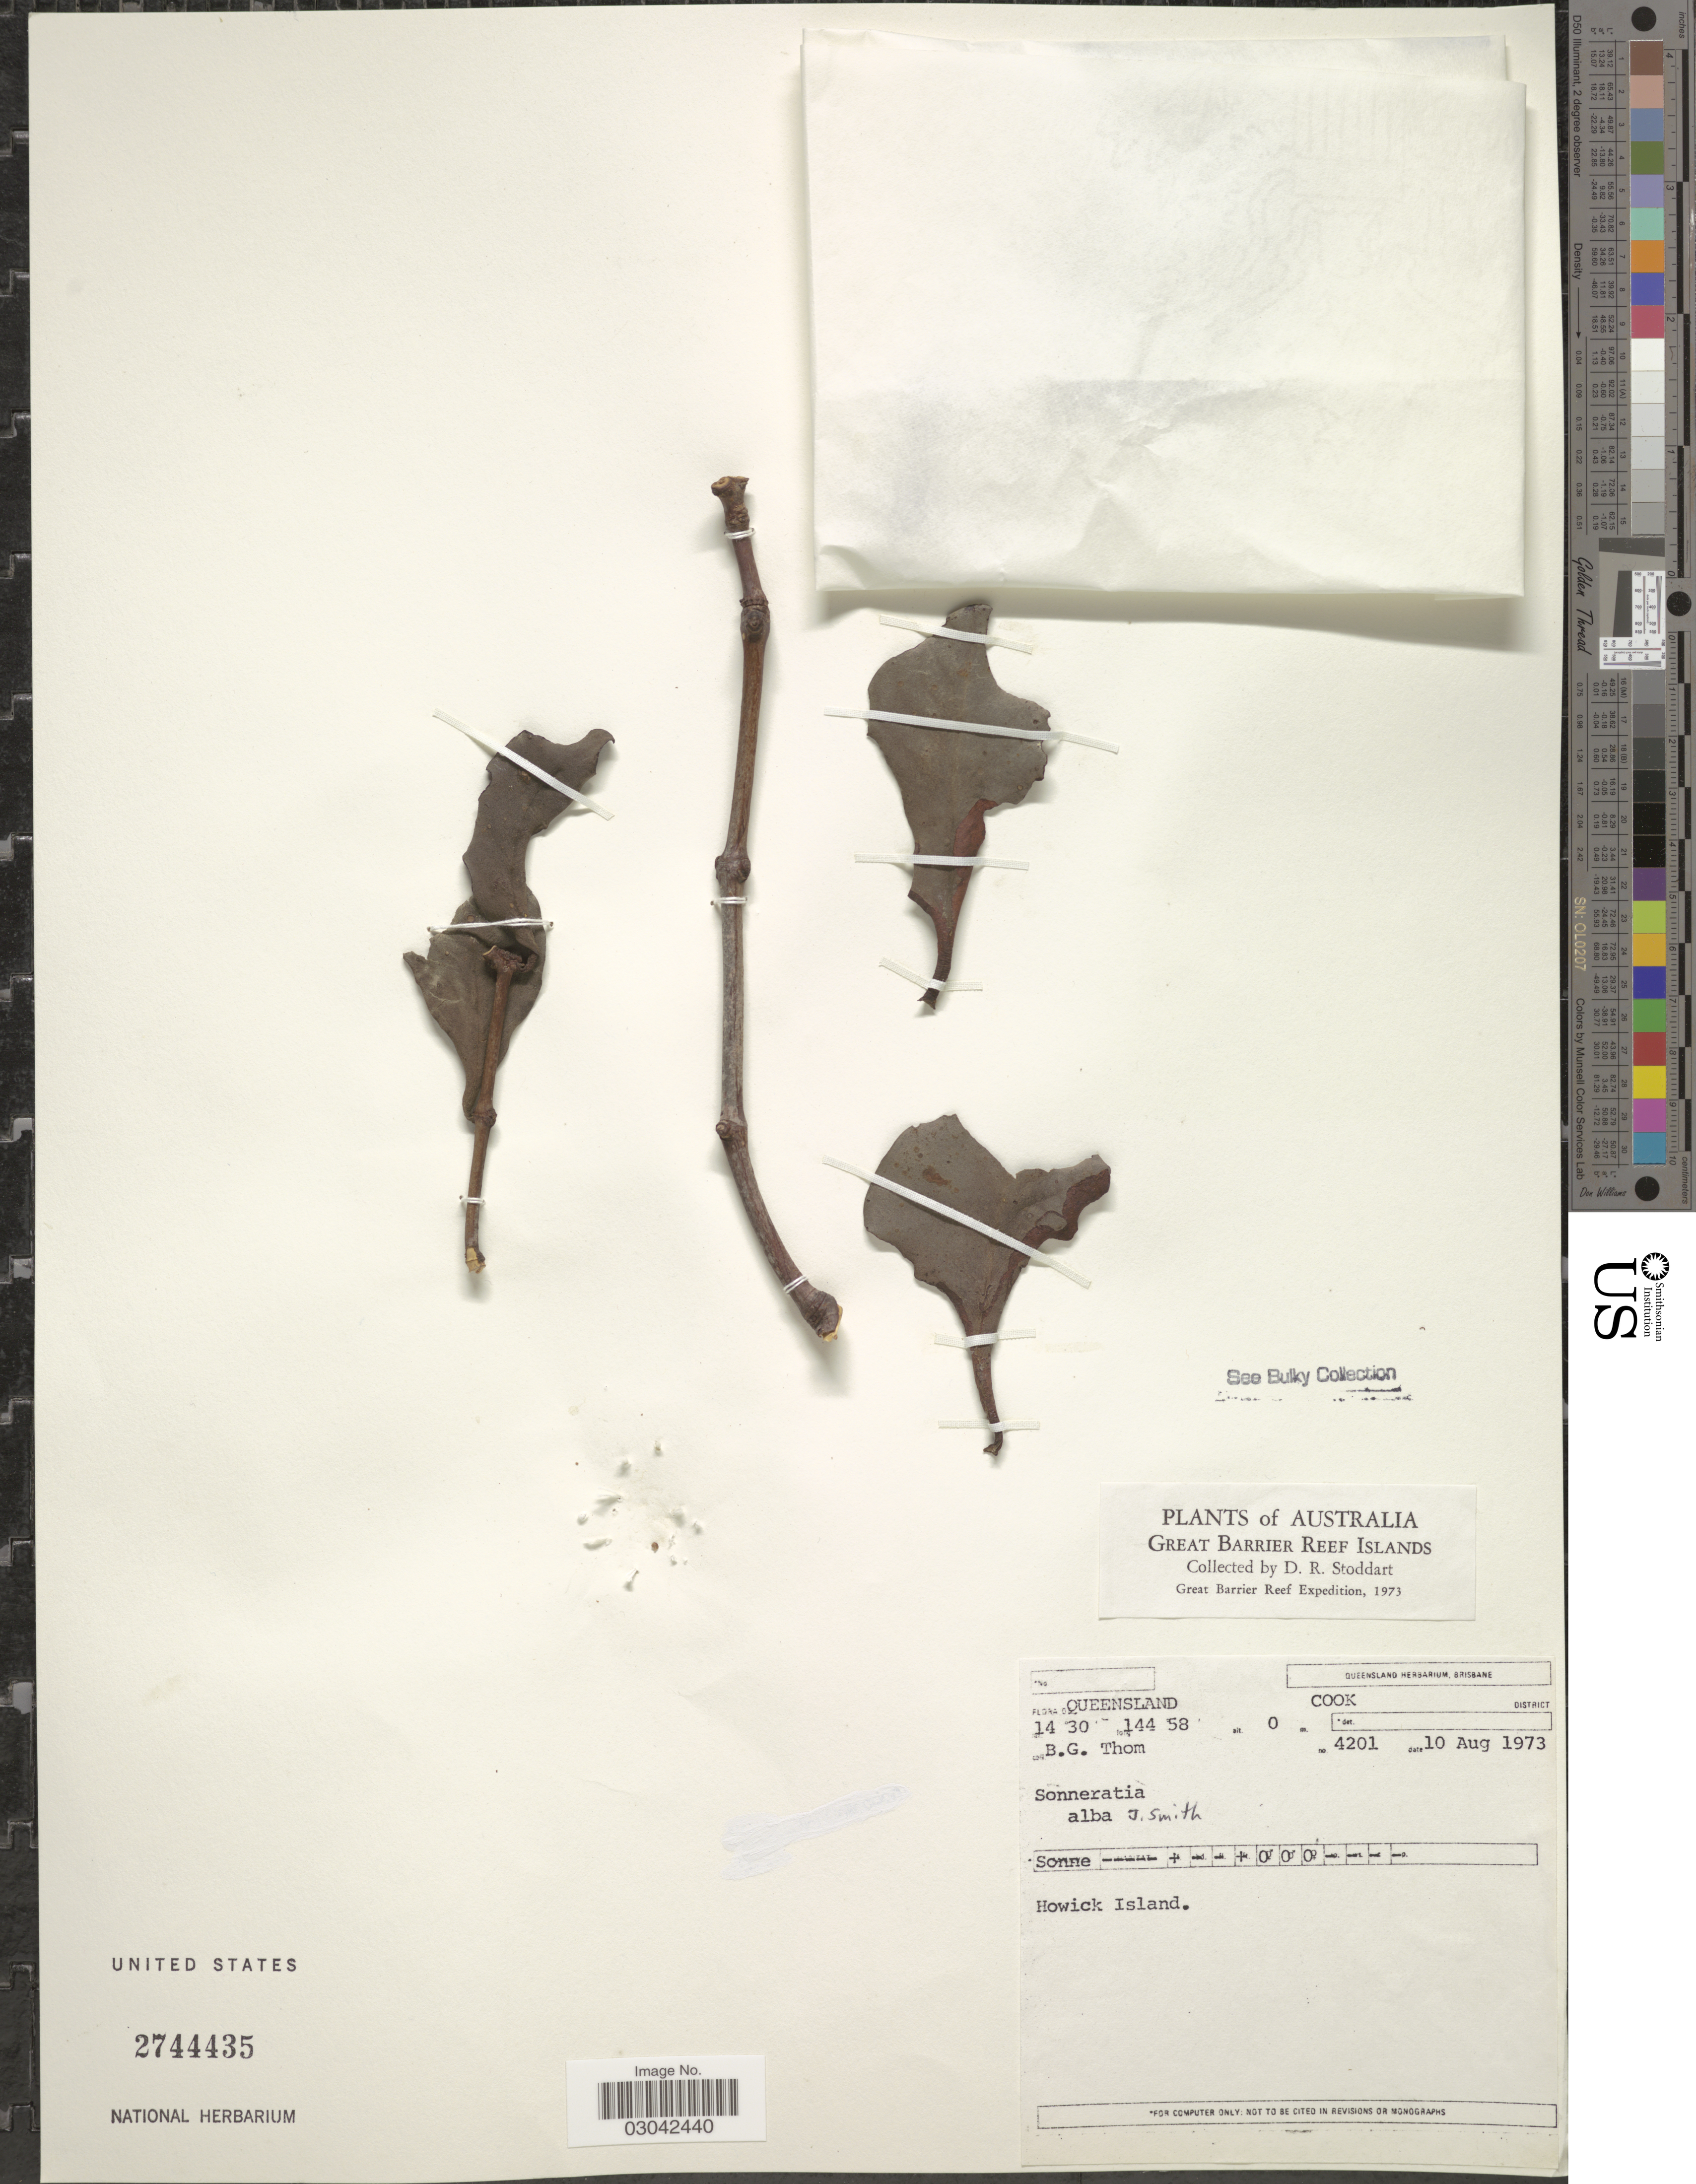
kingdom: Plantae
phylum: Tracheophyta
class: Magnoliopsida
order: Myrtales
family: Lythraceae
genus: Sonneratia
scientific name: Sonneratia alba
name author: Sm.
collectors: B. Thom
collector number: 4201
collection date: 1973-08-10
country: Australia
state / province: Queensland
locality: Cook District. Howick Island. Great Barrier Reef Islands.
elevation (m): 0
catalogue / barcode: US 2744435